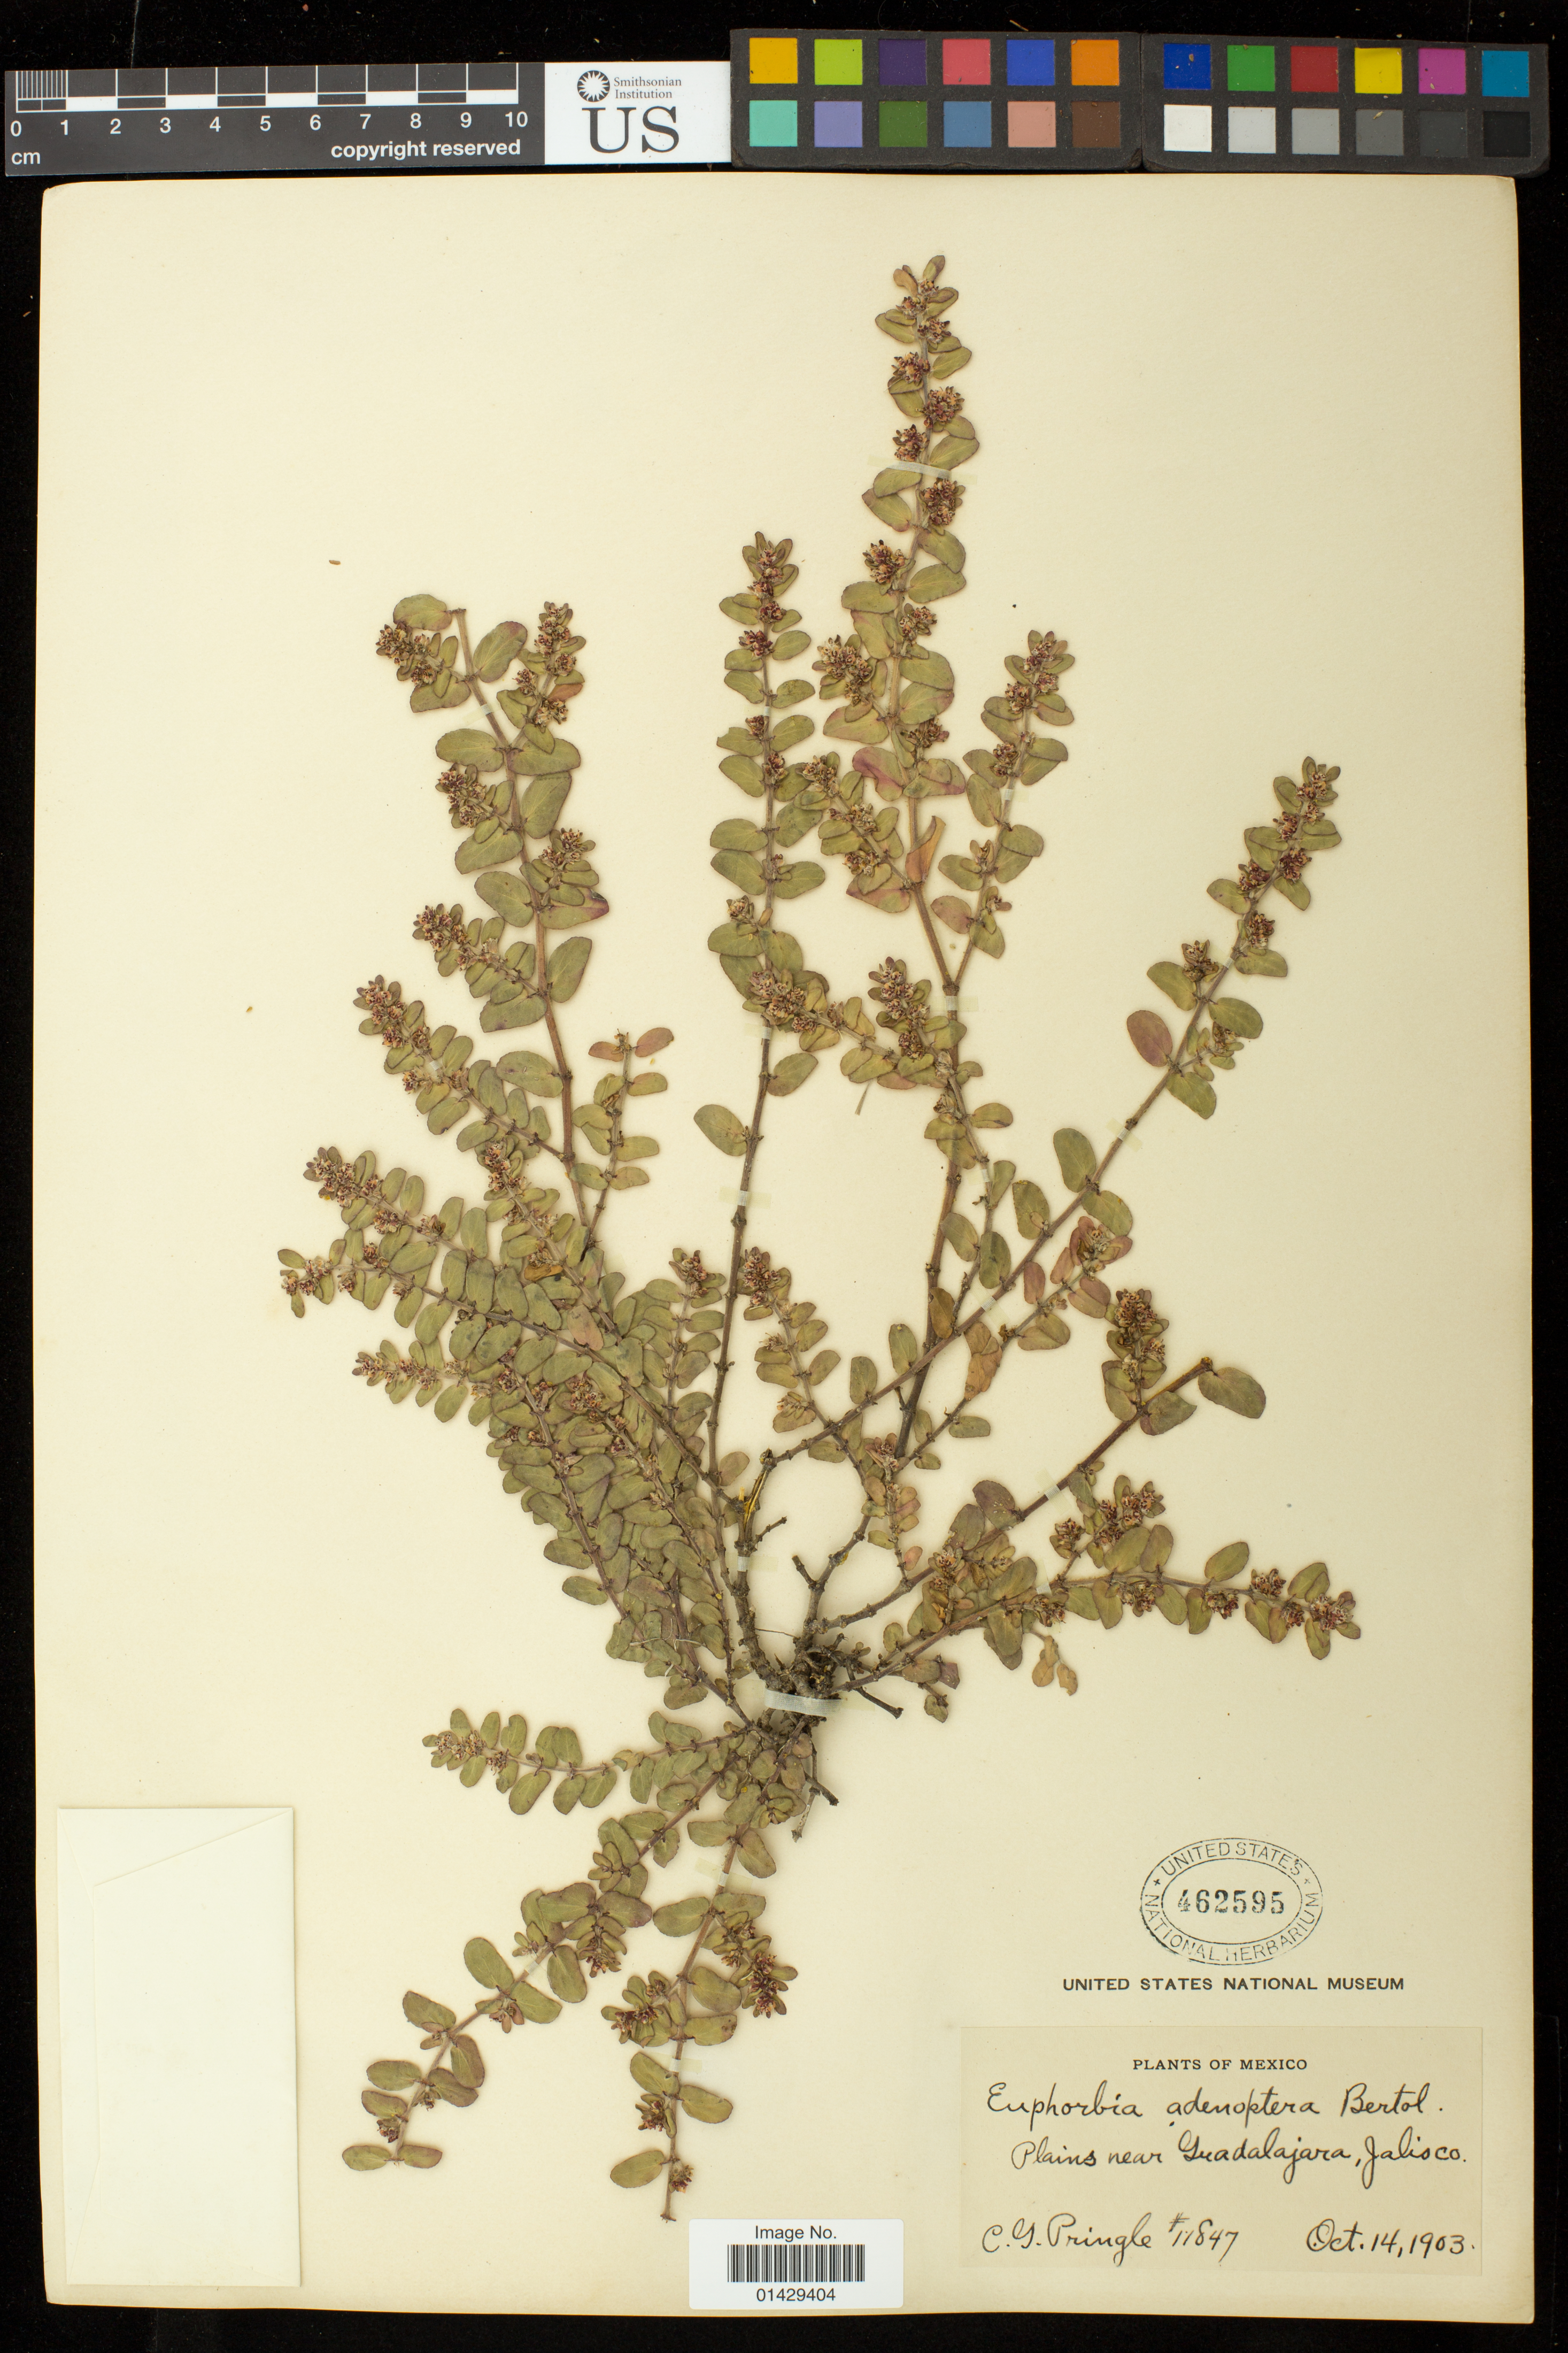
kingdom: Plantae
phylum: Tracheophyta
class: Magnoliopsida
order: Malpighiales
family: Euphorbiaceae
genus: Euphorbia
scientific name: Euphorbia densiflora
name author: (Klotzsch & Garcke) Klotzsch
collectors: C. G. Pringle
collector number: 11847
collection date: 1903-10-14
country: Mexico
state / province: Jalisco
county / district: Guadalajara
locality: Plains near Guadalajara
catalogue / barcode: US 462595